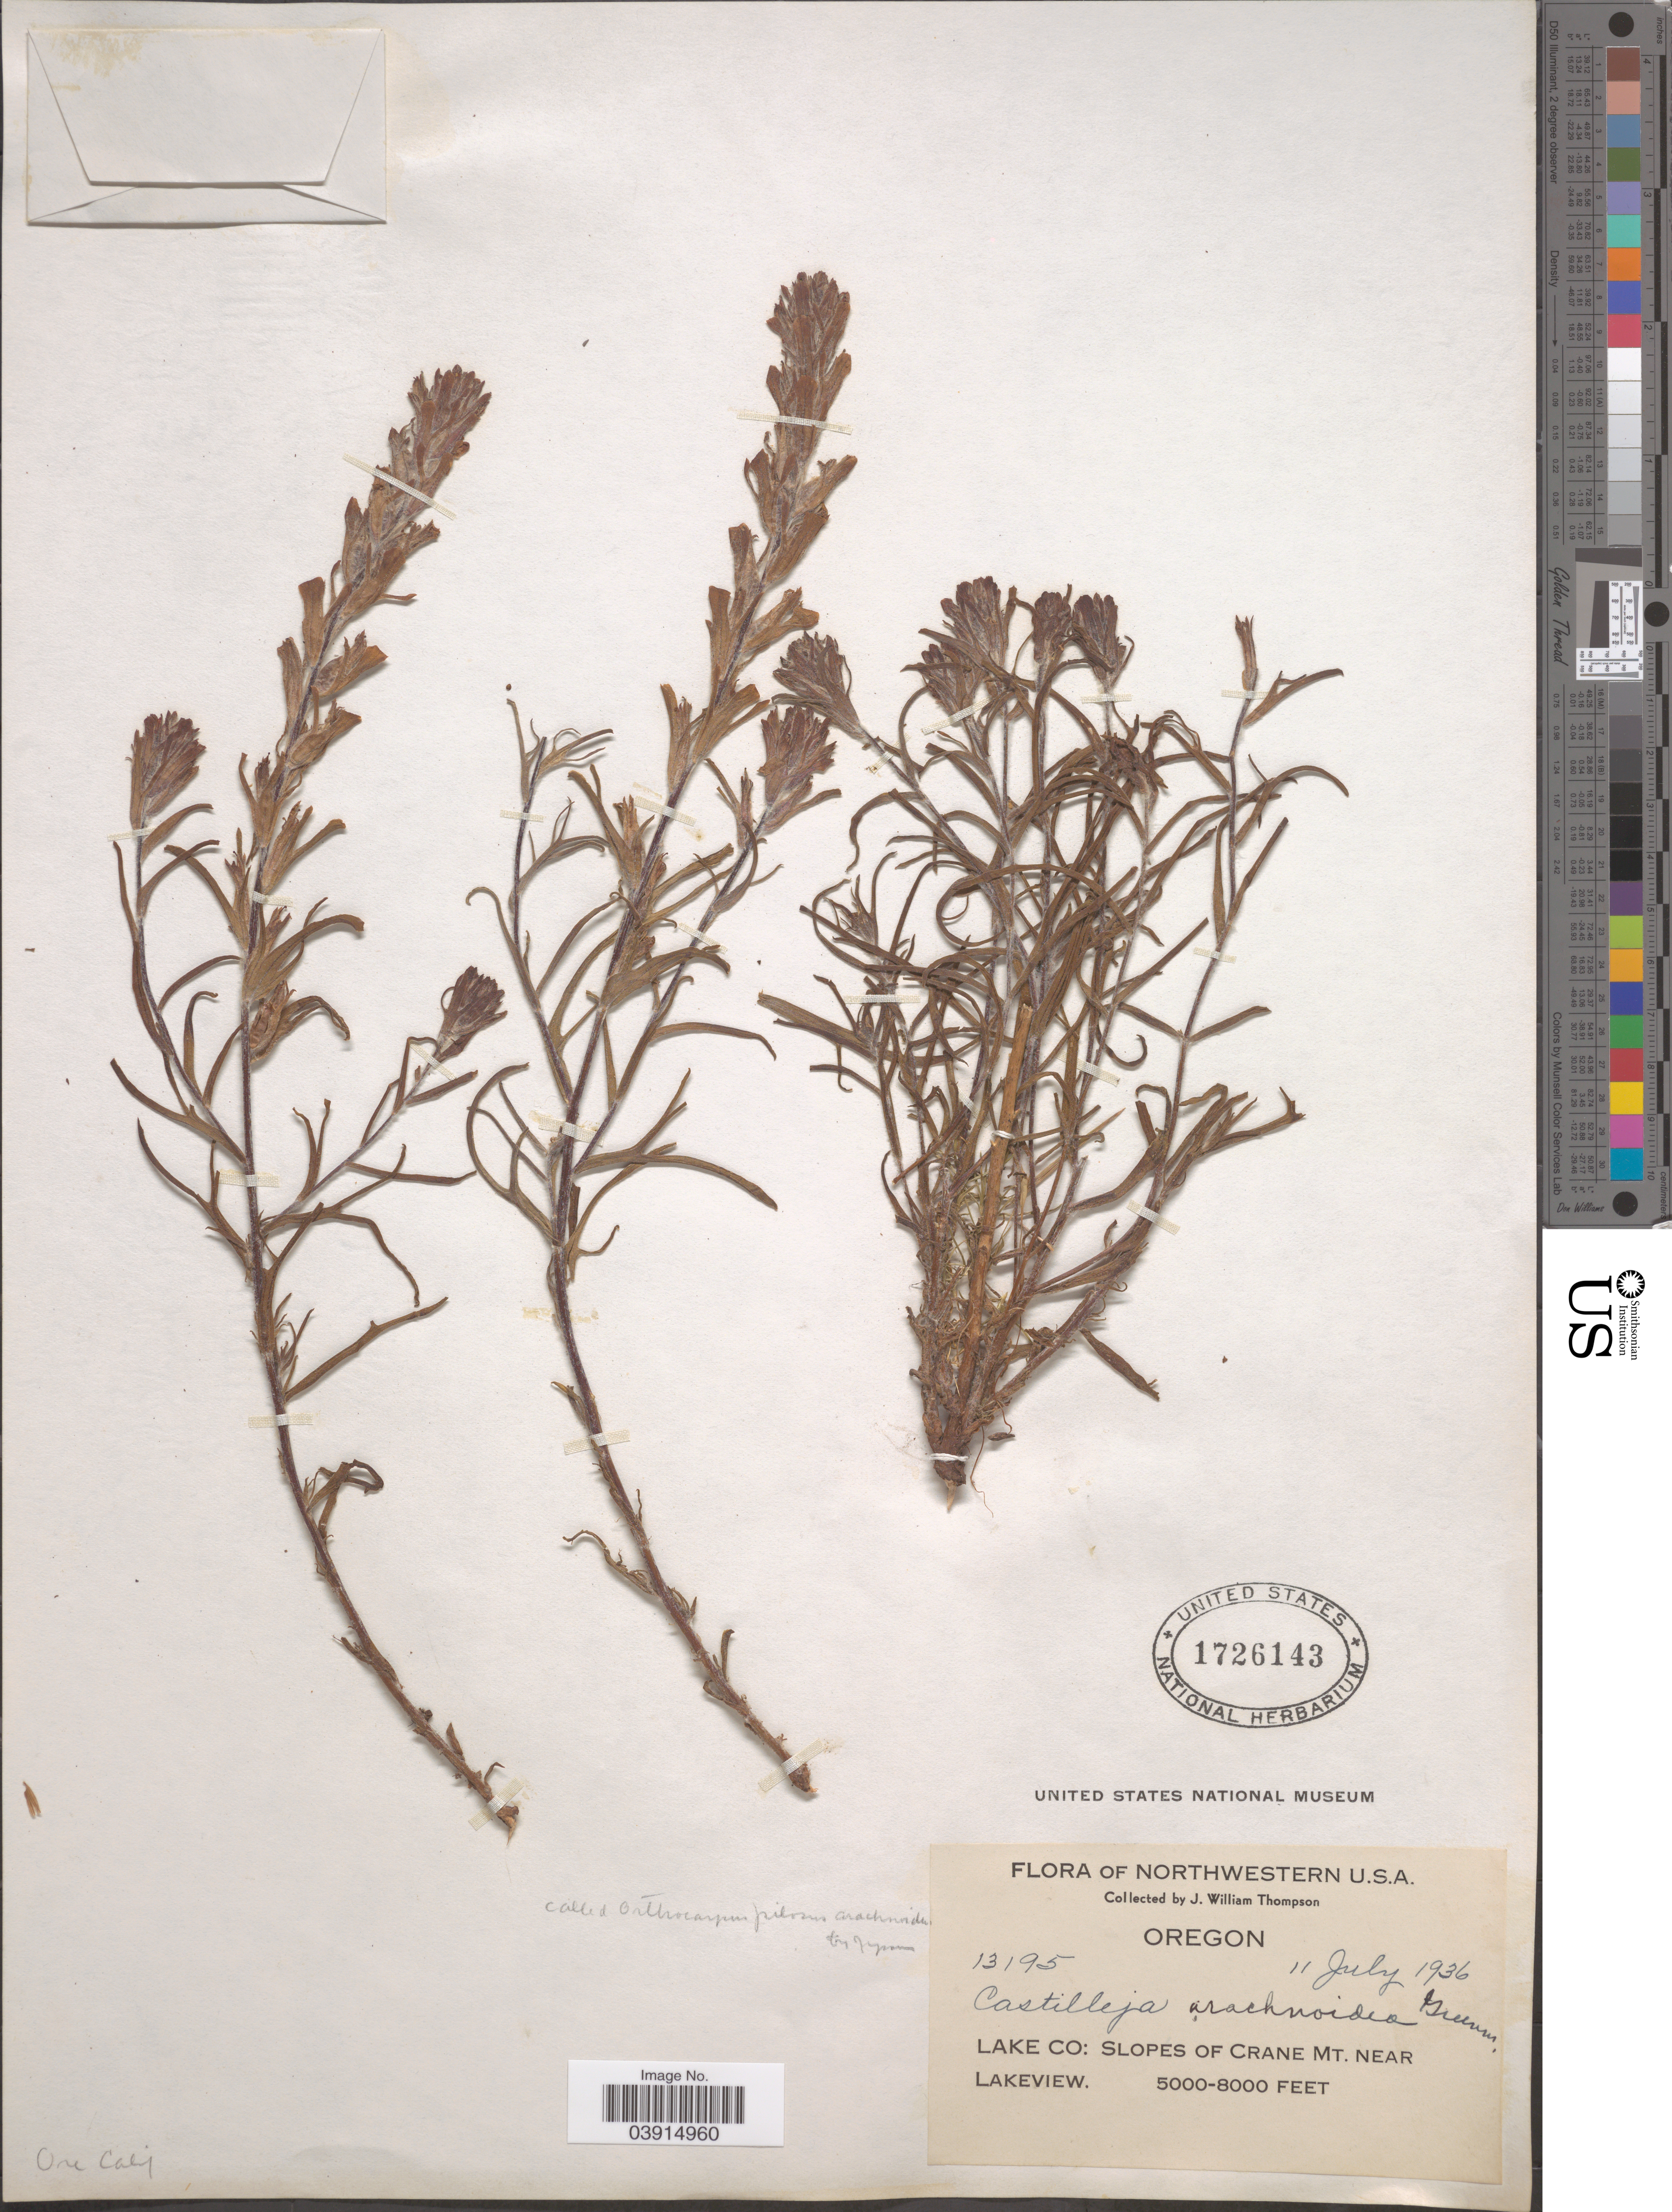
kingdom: Plantae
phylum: Tracheophyta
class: Magnoliopsida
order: Lamiales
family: Orobanchaceae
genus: Castilleja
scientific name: Castilleja sp.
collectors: J. W. Thompson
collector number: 13195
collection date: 1936-07-11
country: United States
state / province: Oregon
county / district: Lake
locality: Lake Co: Slopes of Crane Mt. near Lakeview.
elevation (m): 1524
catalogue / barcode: US 1726143